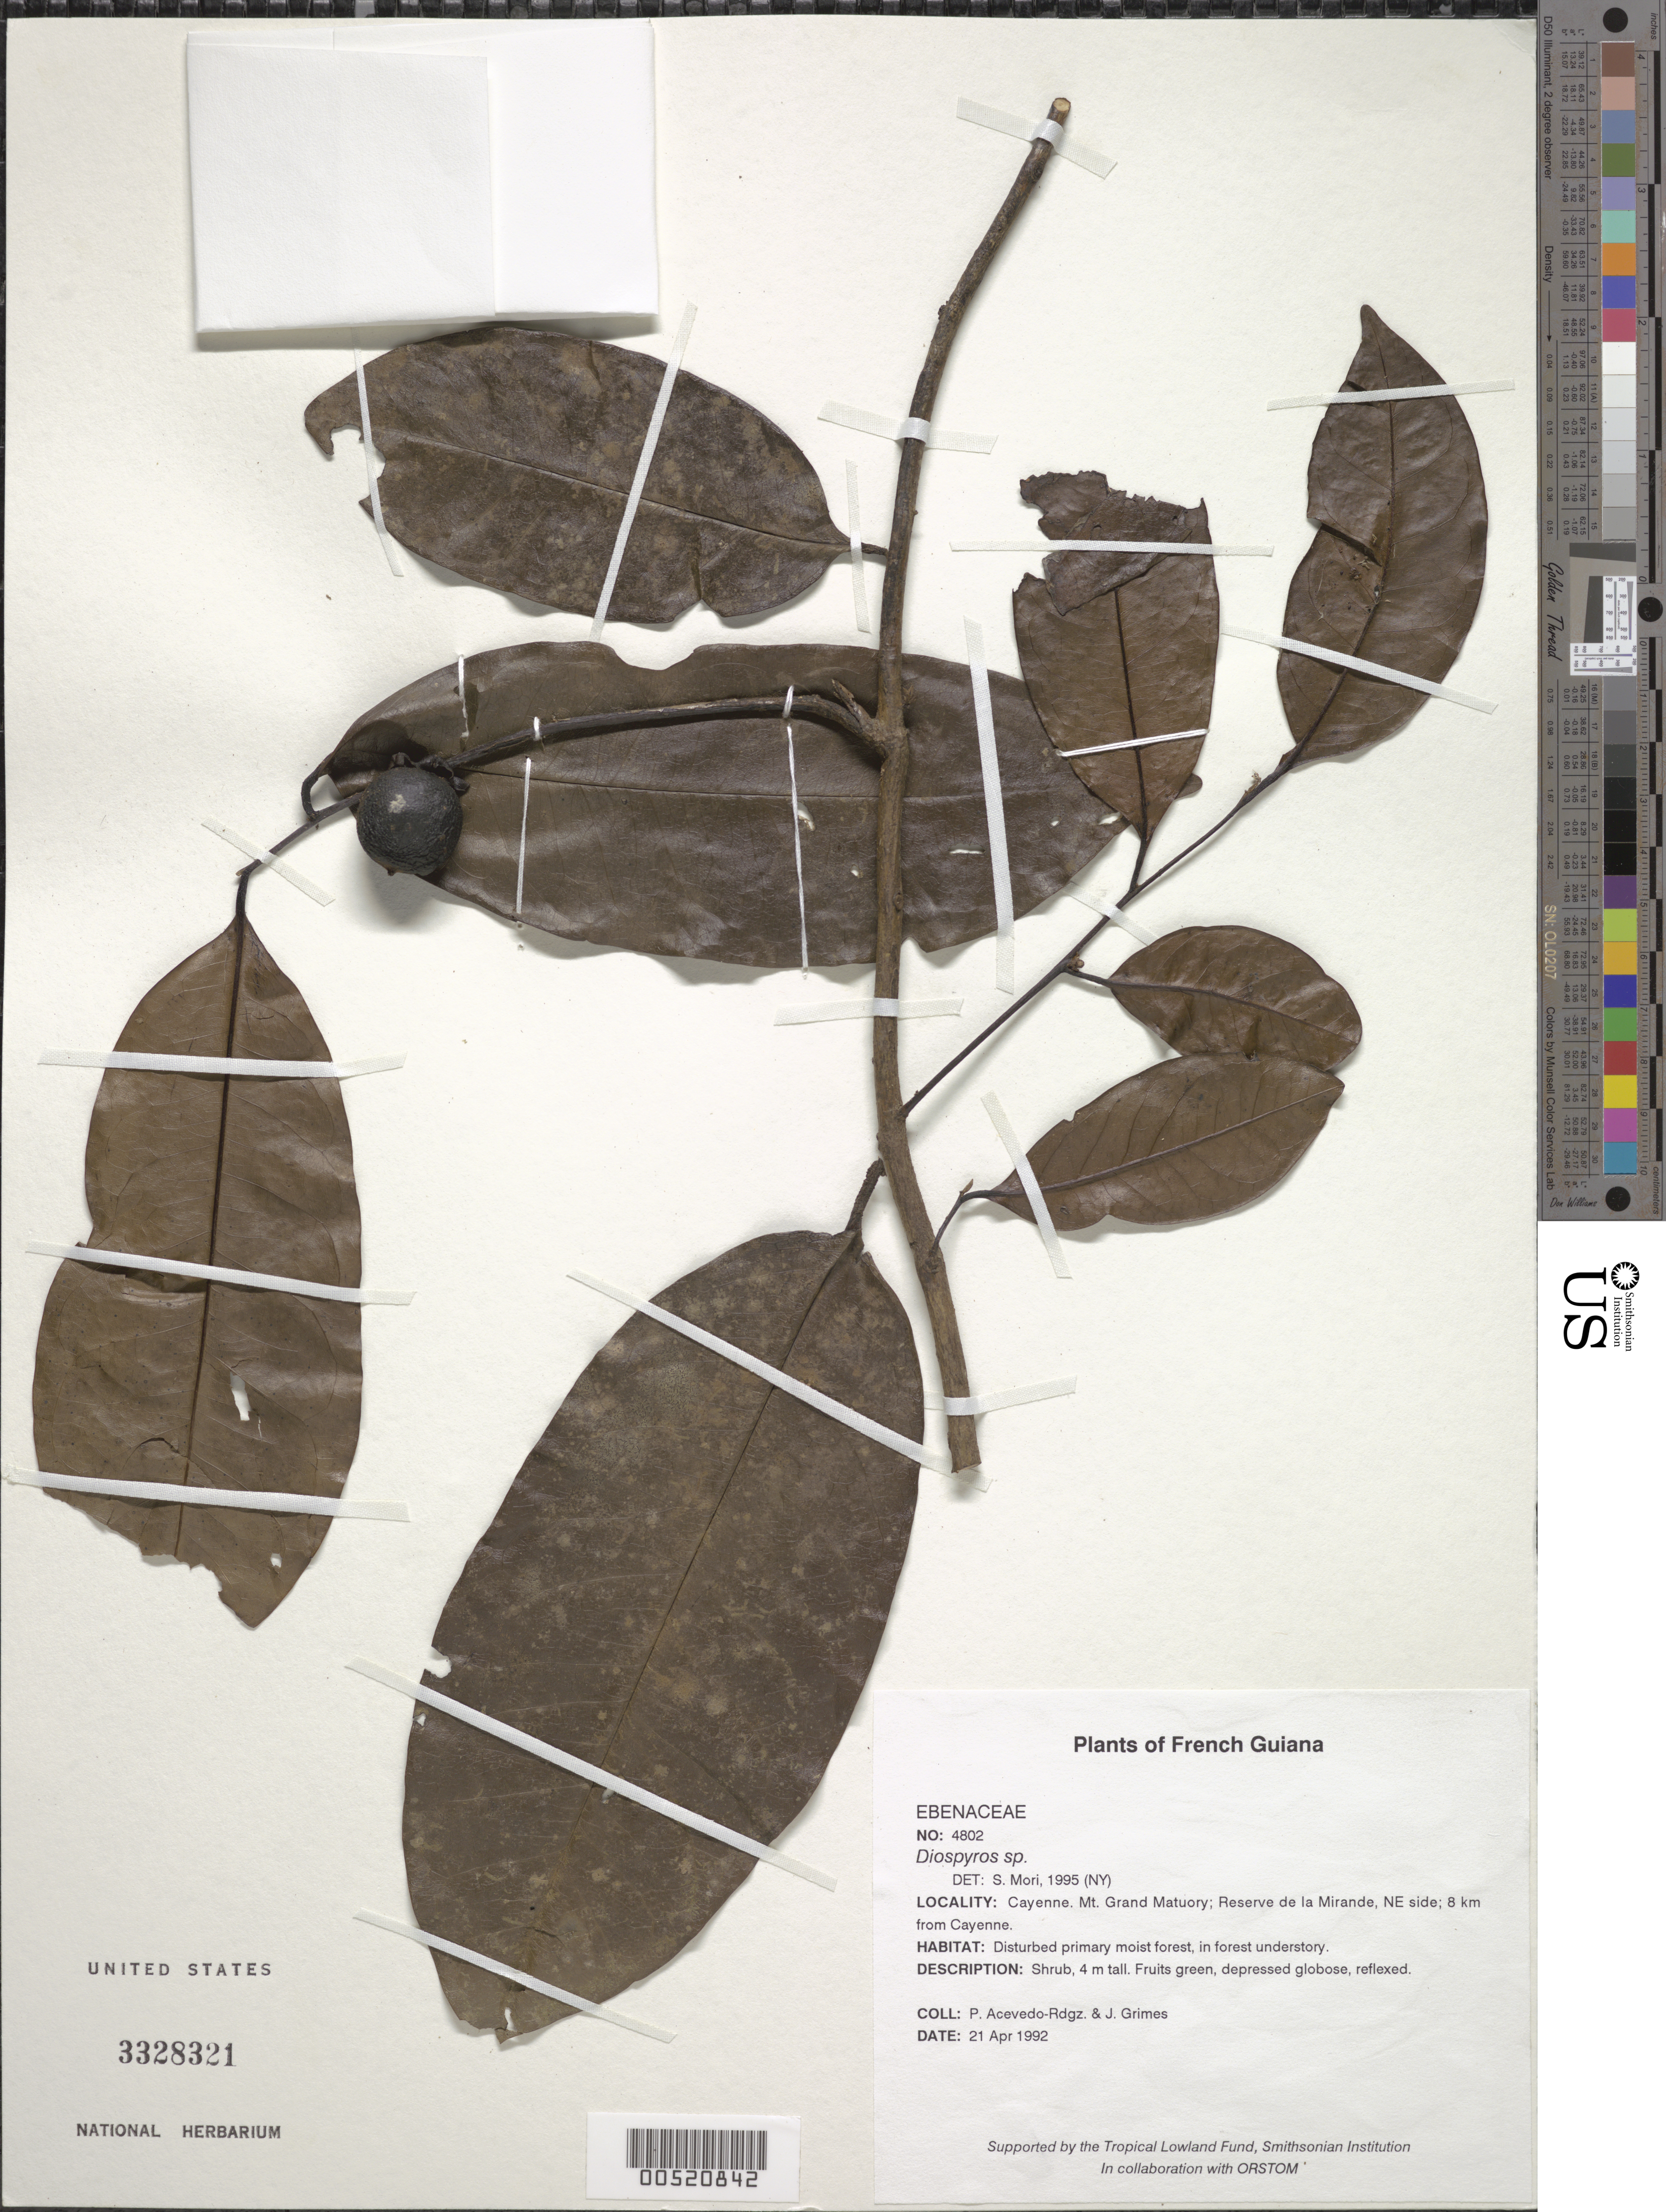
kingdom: Plantae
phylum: Tracheophyta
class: Magnoliopsida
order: Ericales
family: Ebenaceae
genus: Diospyros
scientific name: Diospyros tetrandra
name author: Hiern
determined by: Wallnöfer, B.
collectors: P. Acevedo-Rodr. & J. Grimes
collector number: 4802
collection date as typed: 21 Apr 1992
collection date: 1992-04-21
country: French Guiana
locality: Cayenne. Mt. Grand Matuory; Reserve de la Mirande, NE side; 8 km from Cayenne.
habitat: Disturbed primary moist forest, in forest understory.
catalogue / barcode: US 3328321